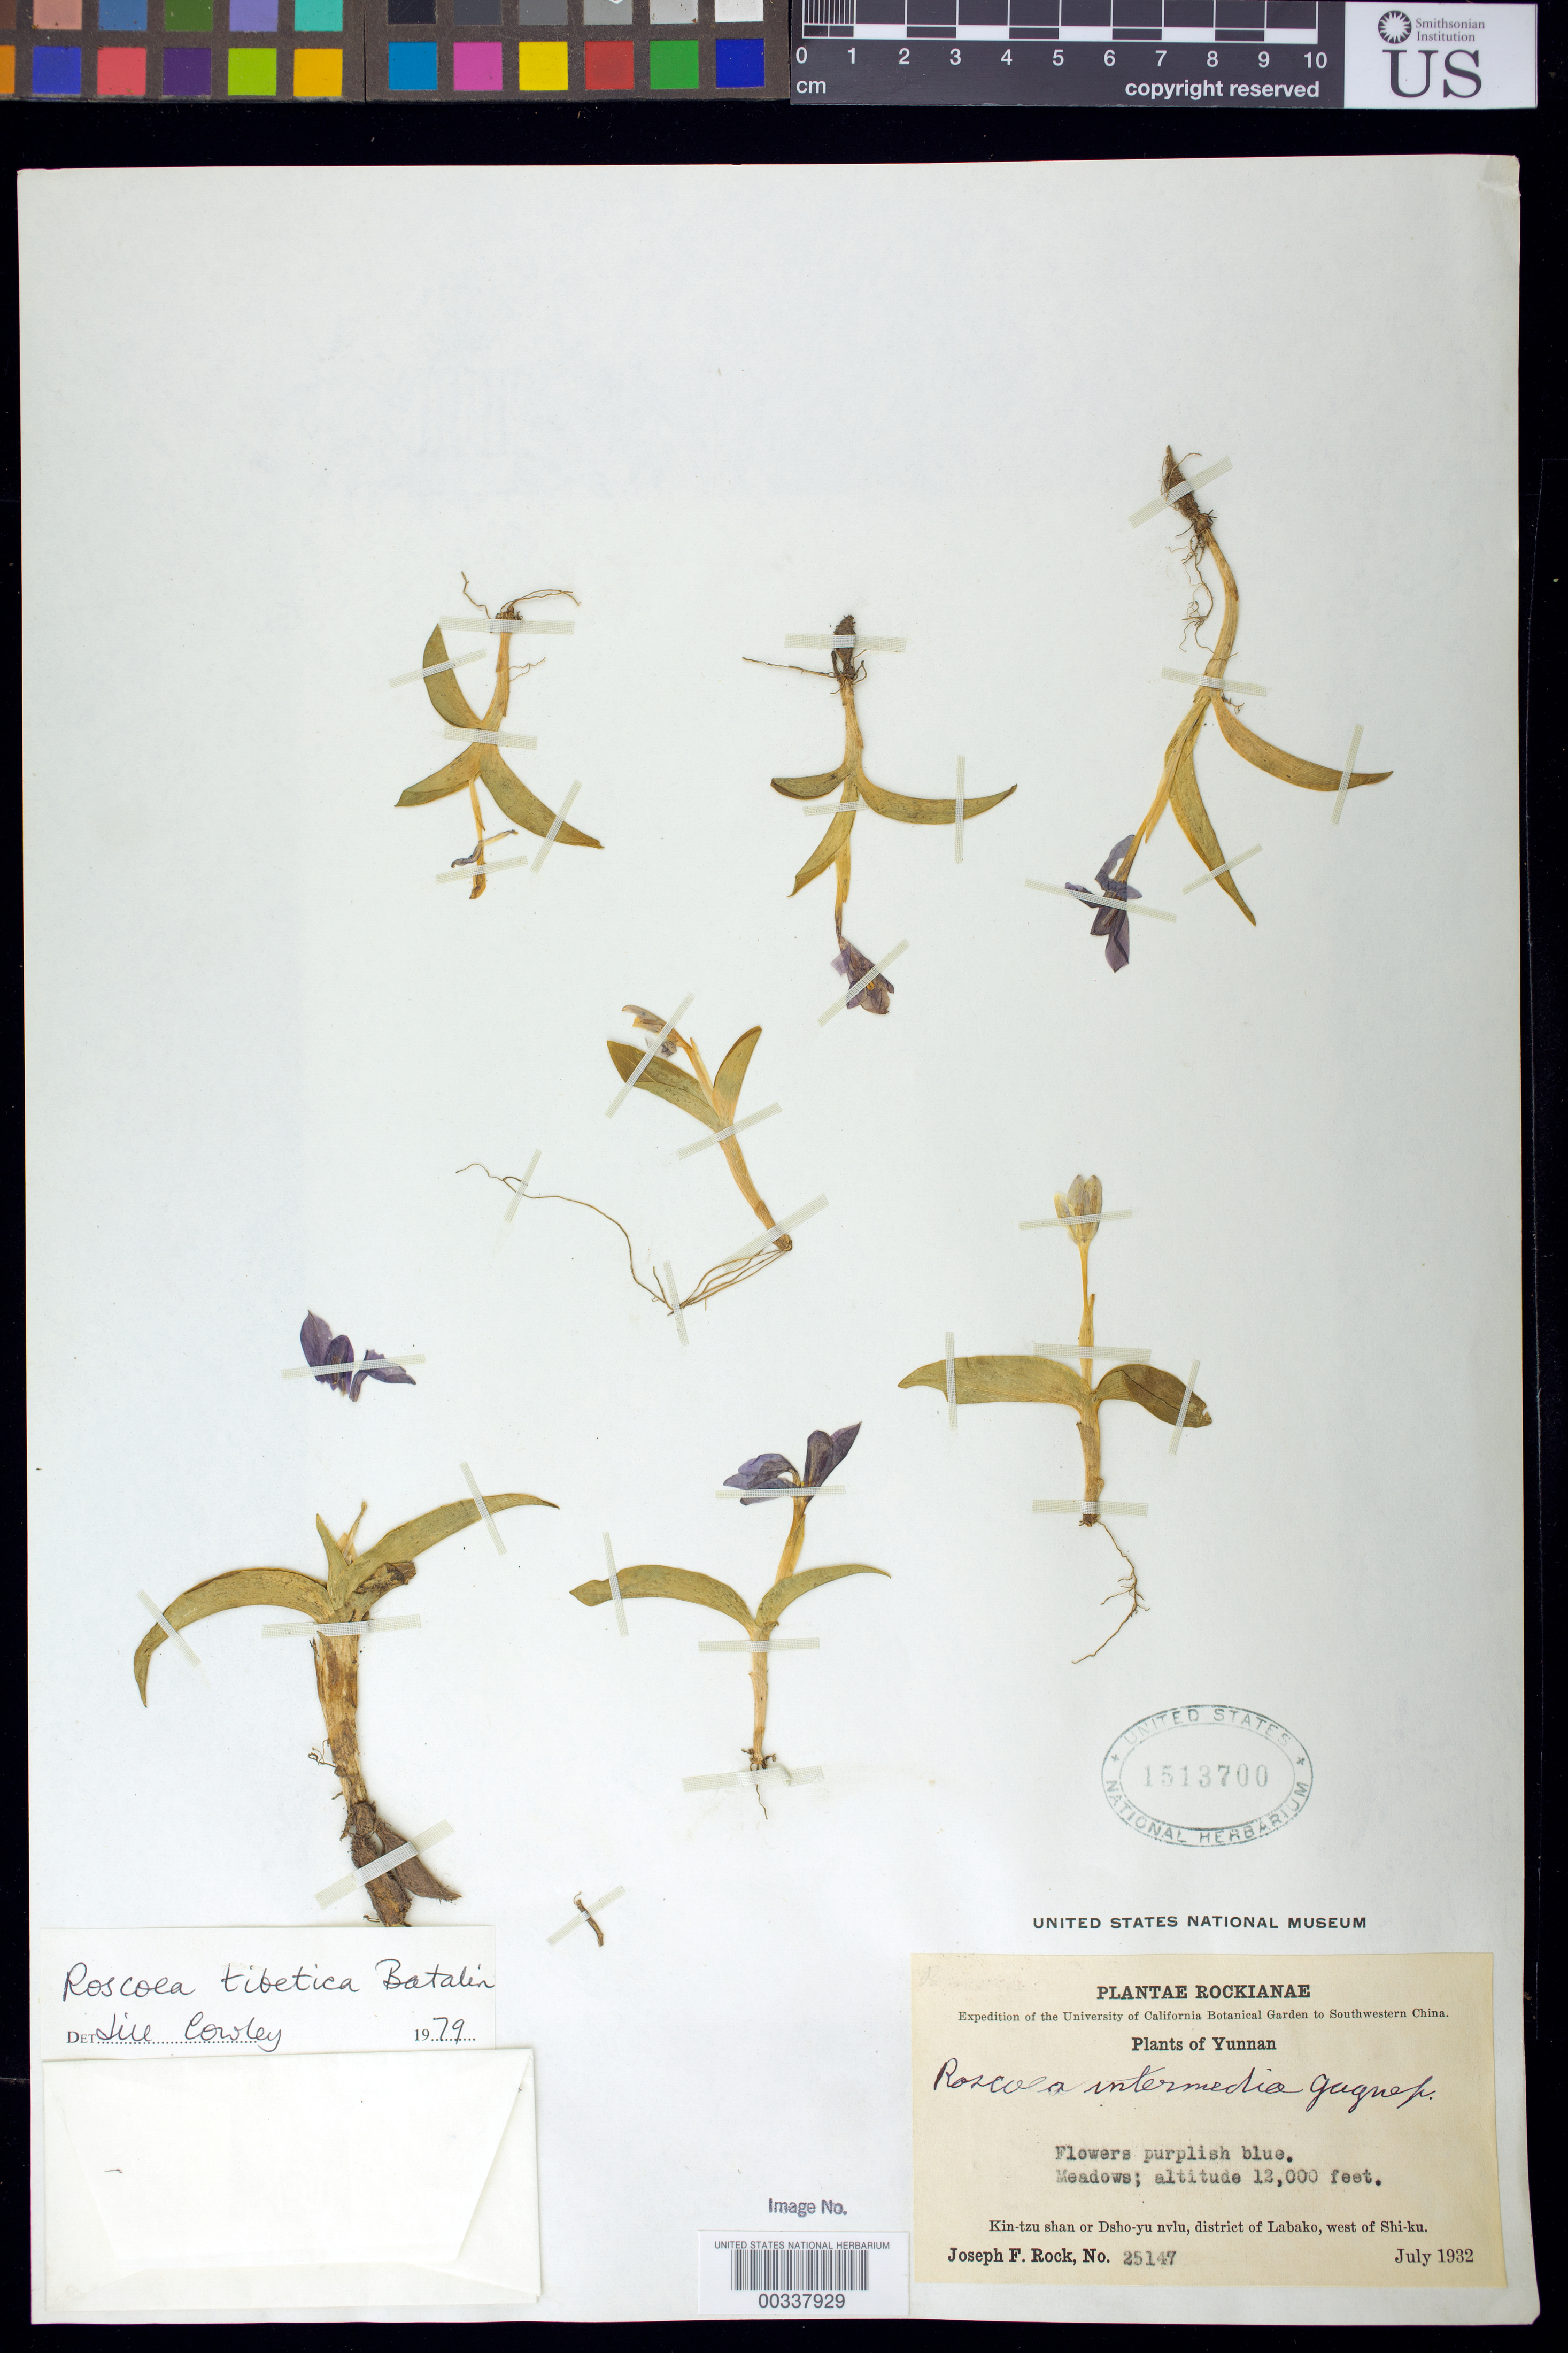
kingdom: Plantae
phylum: Tracheophyta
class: Liliopsida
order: Zingiberales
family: Zingiberaceae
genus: Roscoea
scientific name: Roscoea tibetica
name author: Batalin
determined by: Cowley, J.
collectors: J. F. Rock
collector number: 25147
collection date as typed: Jul 1932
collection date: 1932-07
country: China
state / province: Yunnan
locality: Kin-tzu shan or dsho-yu nvlu, dist of labako, w of shi-ku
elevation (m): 3658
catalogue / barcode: US 1513700